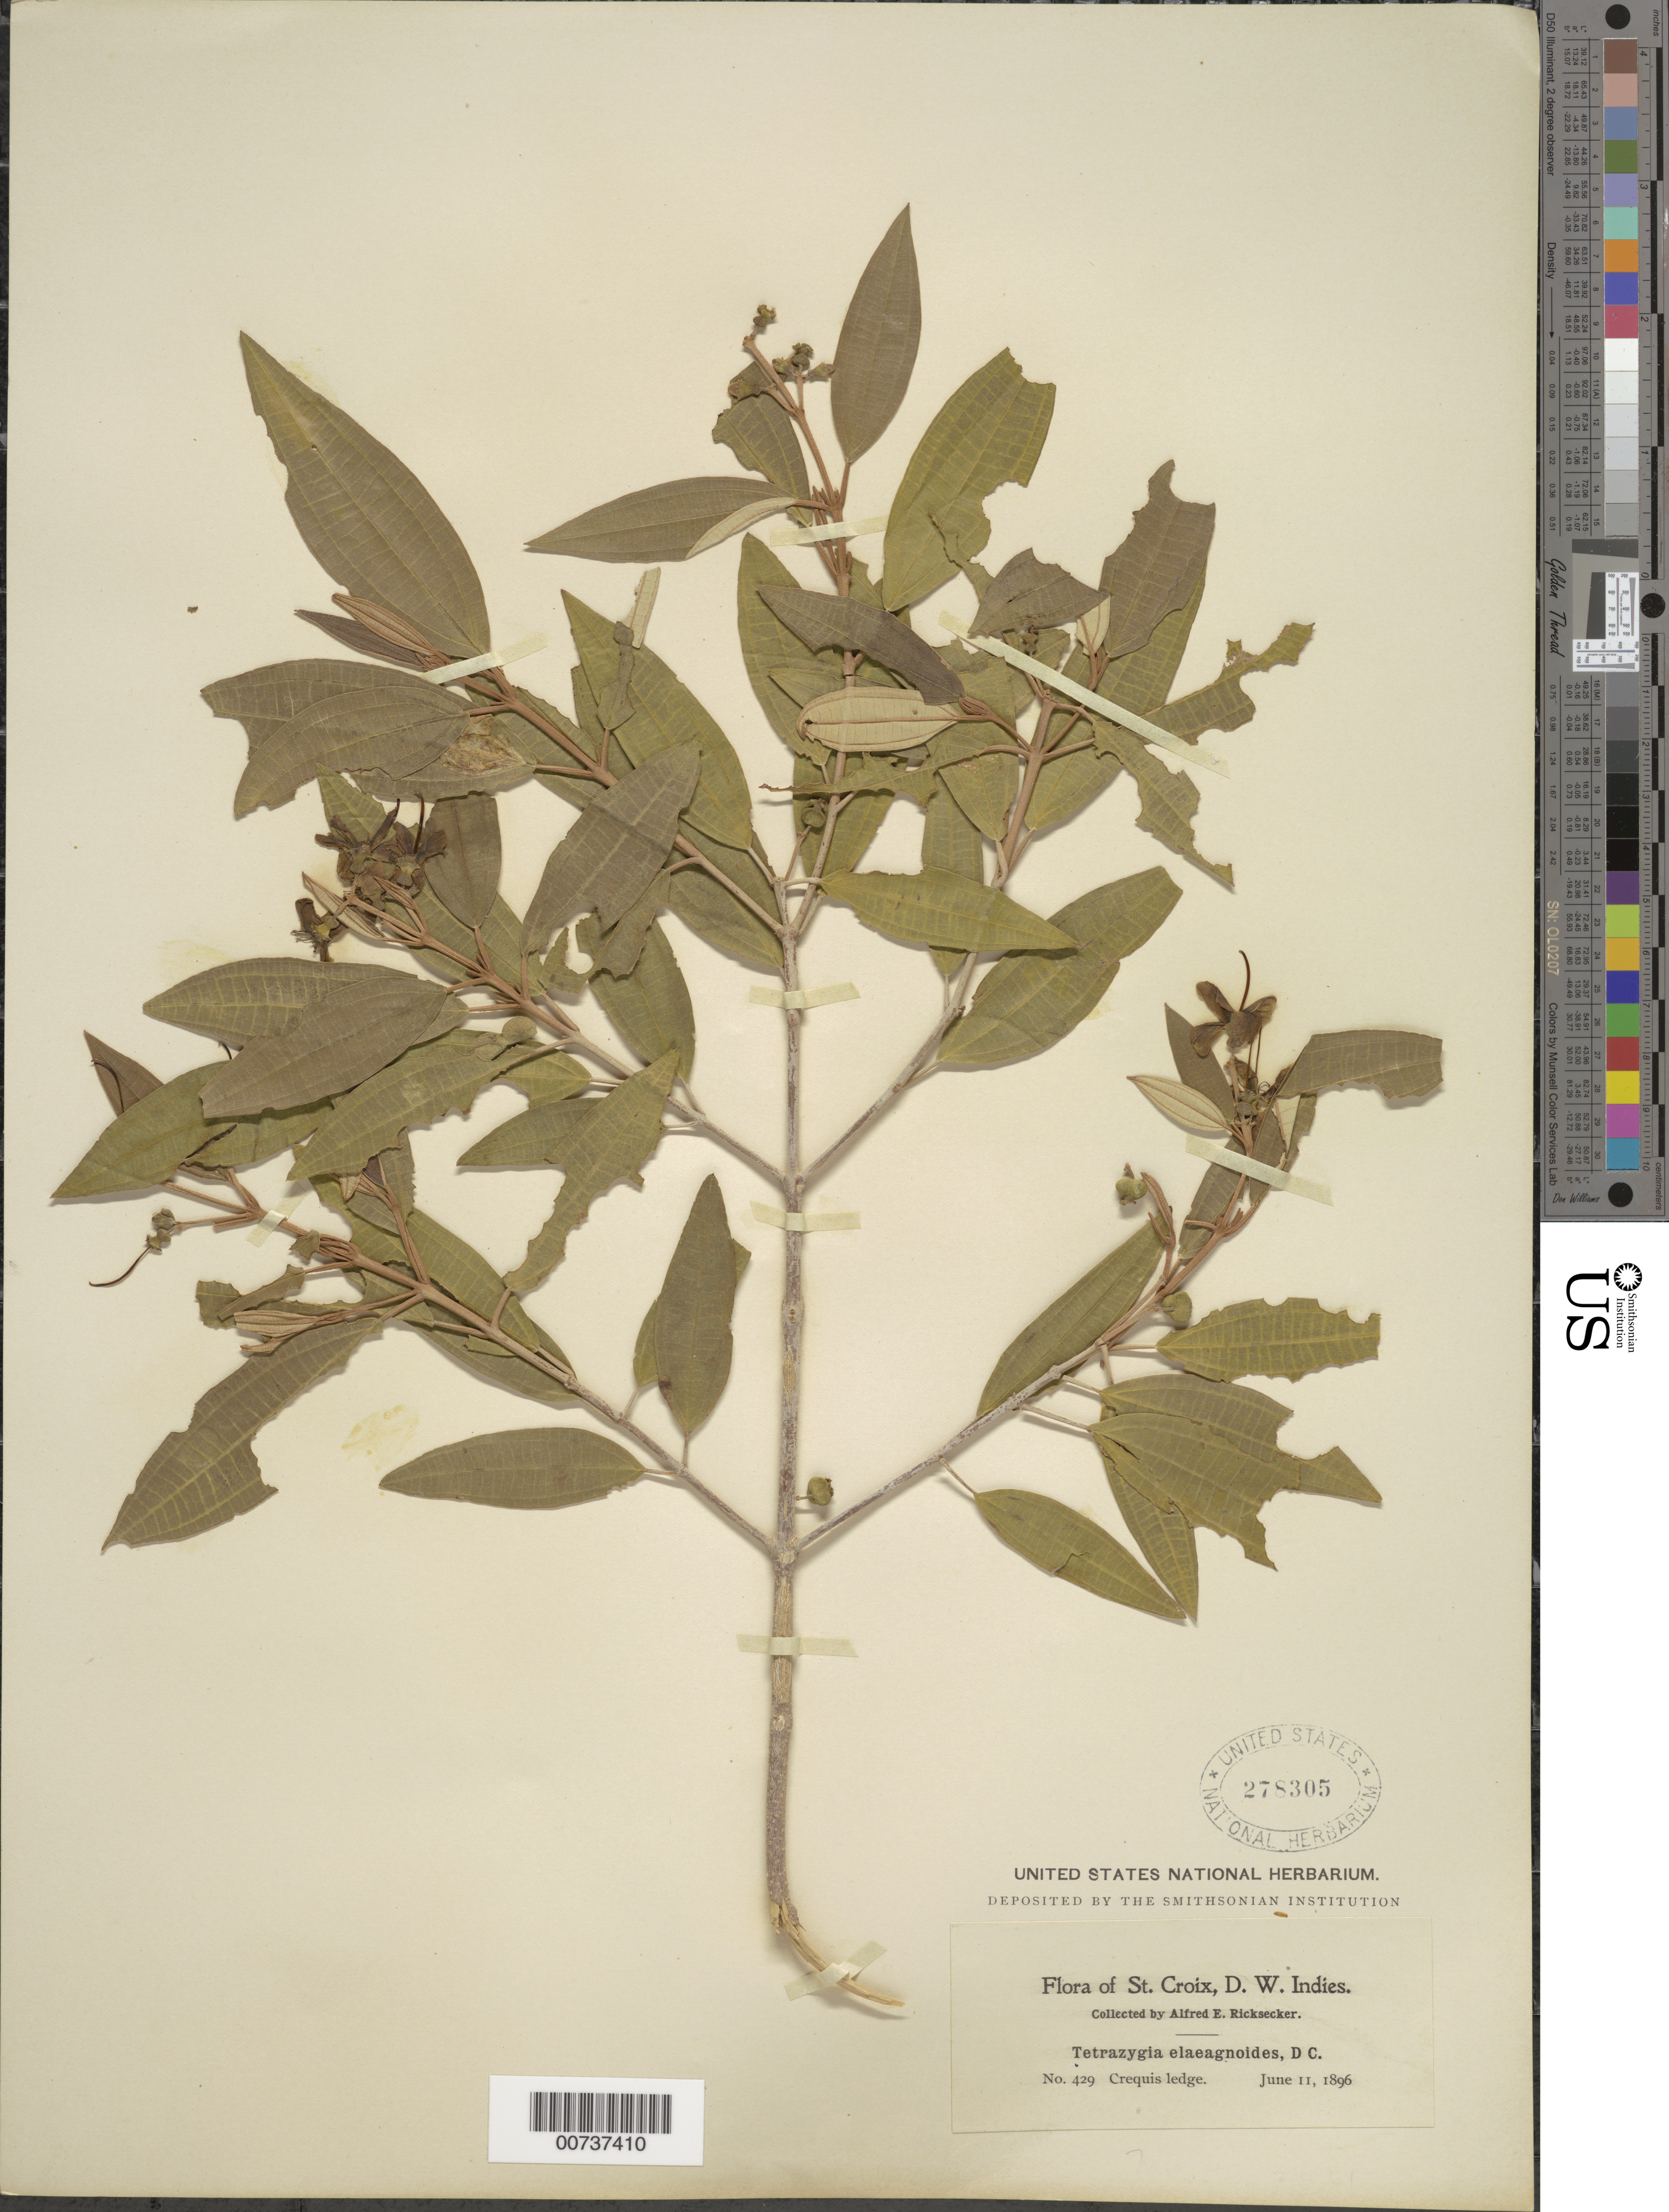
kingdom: Plantae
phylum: Tracheophyta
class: Magnoliopsida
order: Myrtales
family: Melastomataceae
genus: Tetrazygia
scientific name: Tetrazygia elaeagnoides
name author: (Sw.) DC.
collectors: A. E. Ricksecker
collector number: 129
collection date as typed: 11 Jun 1896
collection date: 1896-06-11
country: U.S. Virgin Islands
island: St. Croix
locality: Crequis ledge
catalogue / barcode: US 278305